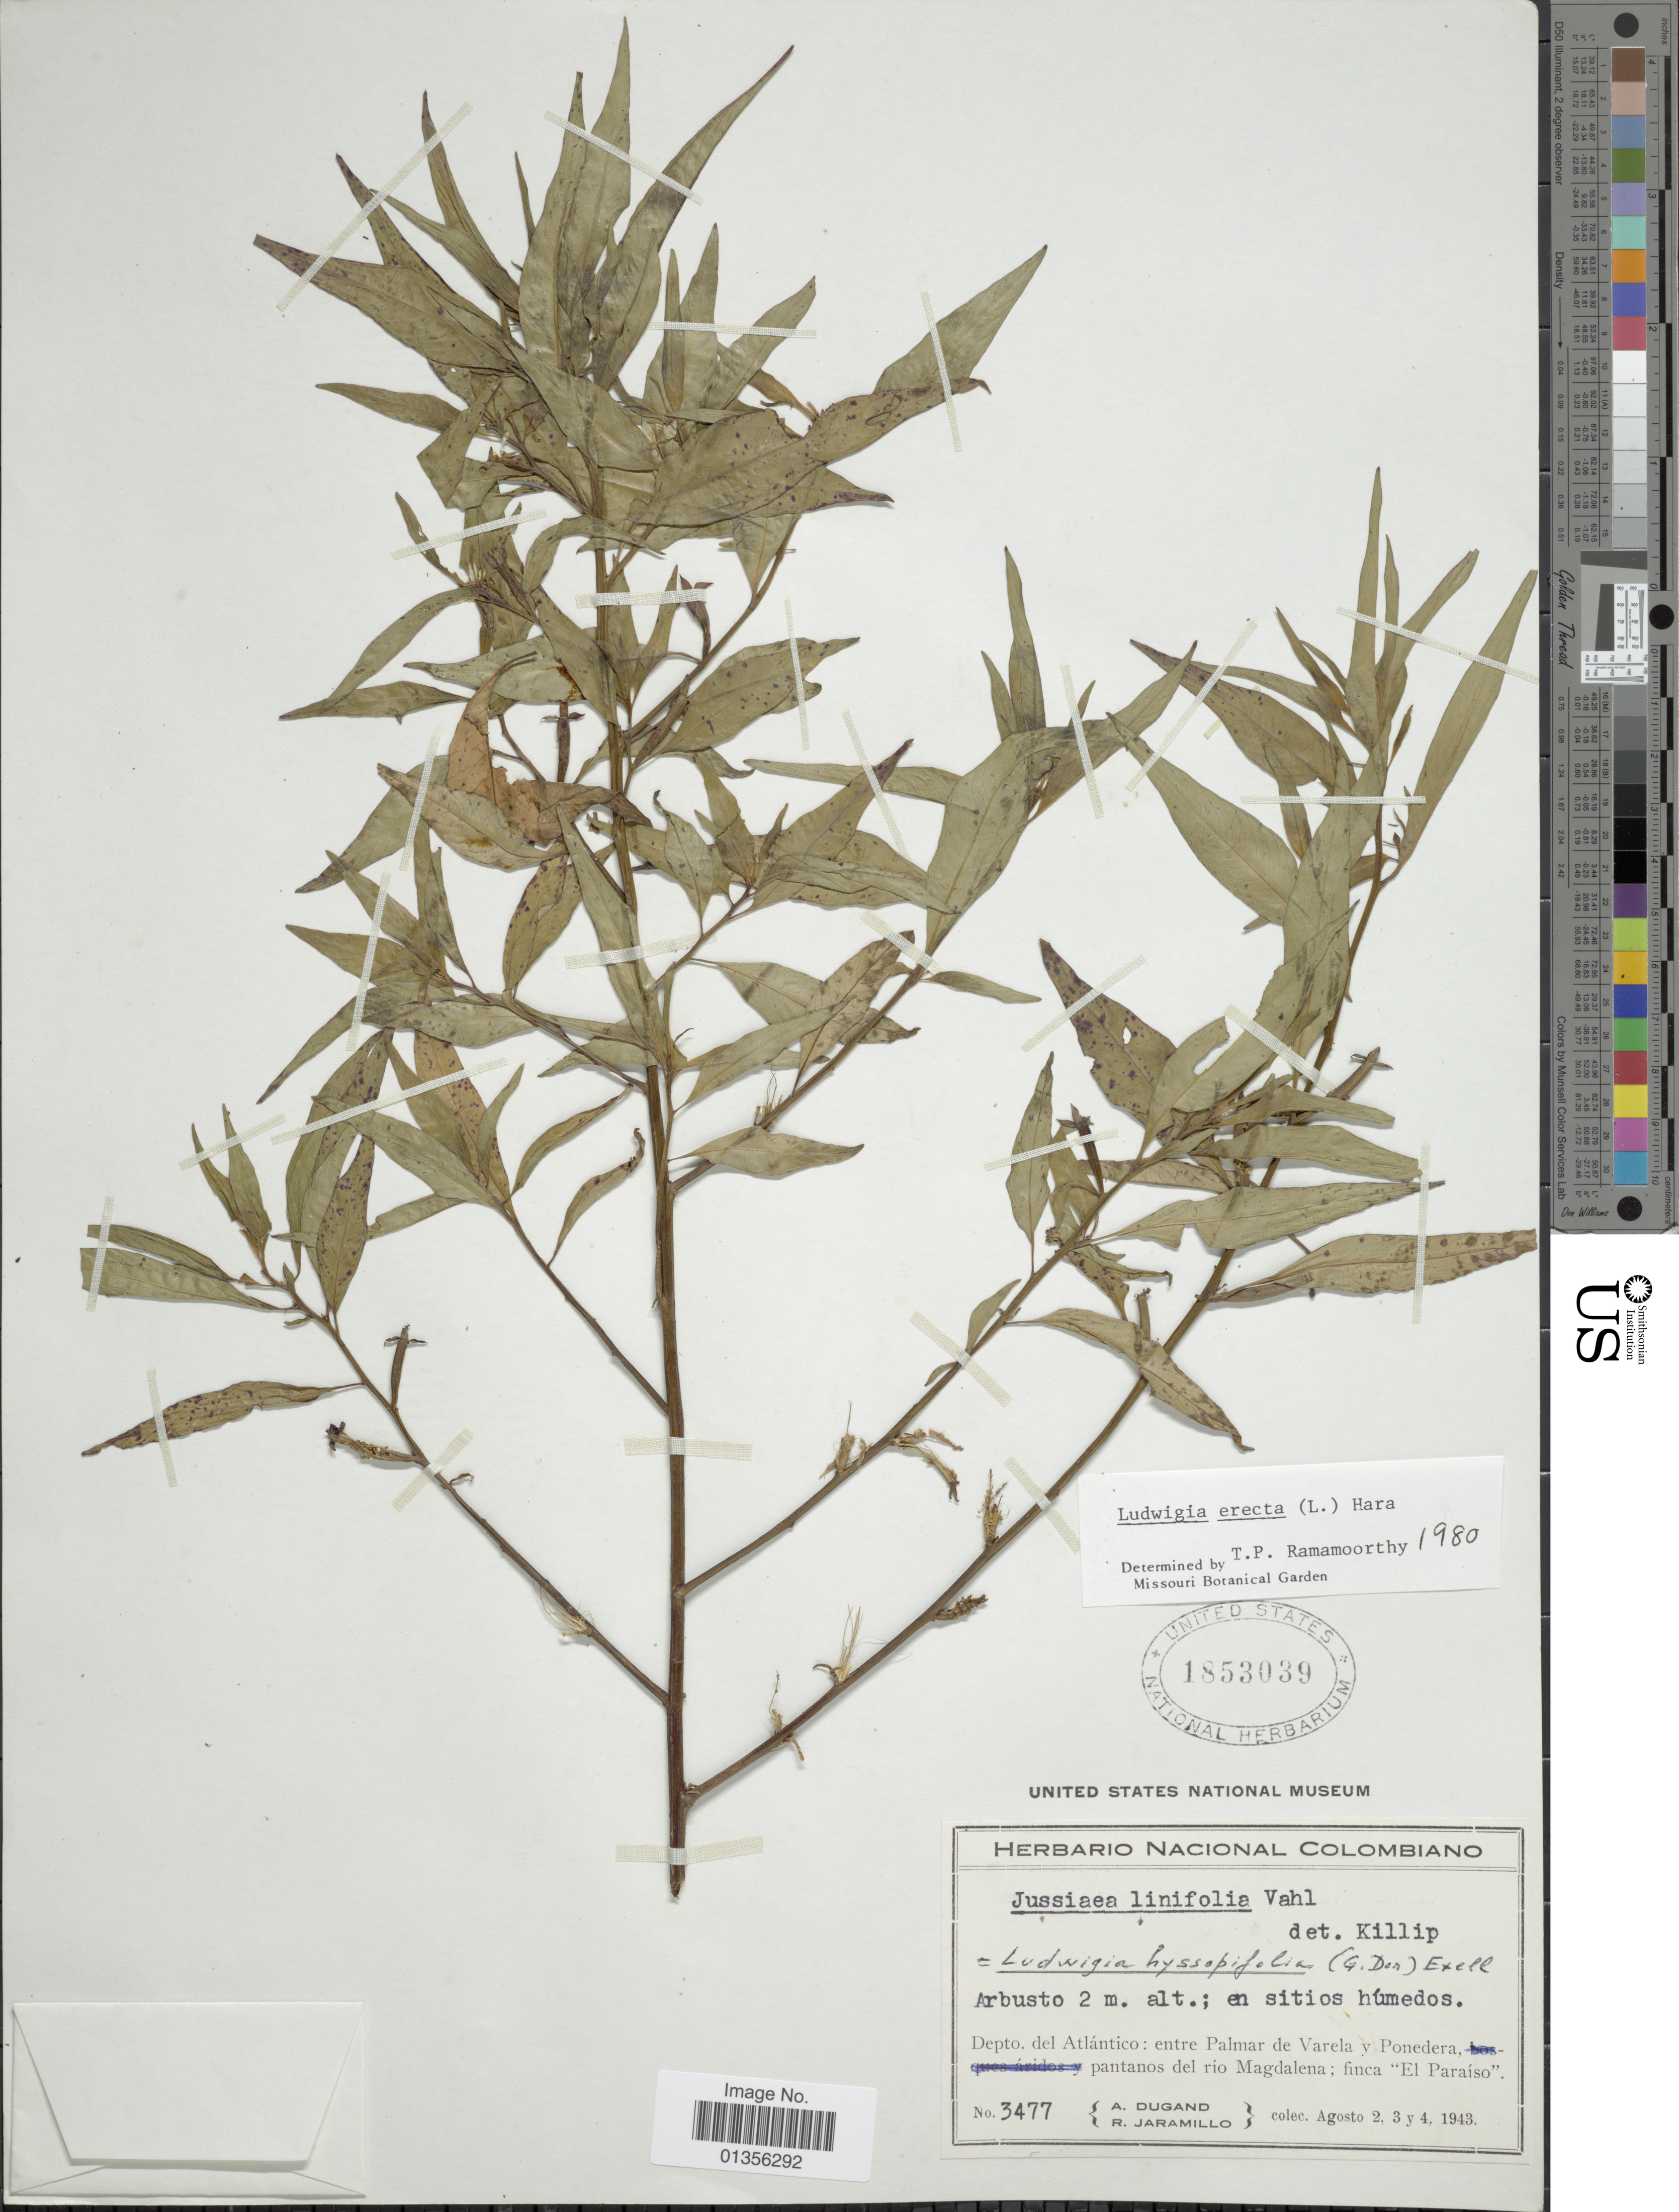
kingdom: Plantae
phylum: Tracheophyta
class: Magnoliopsida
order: Myrtales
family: Onagraceae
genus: Ludwigia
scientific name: Ludwigia erecta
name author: (L.) H. Hara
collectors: A. Dugand & R. Jaramillo M.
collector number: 3477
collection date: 1943-08-02/1943-08-04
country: Colombia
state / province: Magdalena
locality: Depto. del Atlántico: entre Palmar de Varela y Ponedera; finca "El Paraíso".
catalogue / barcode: US 1853039